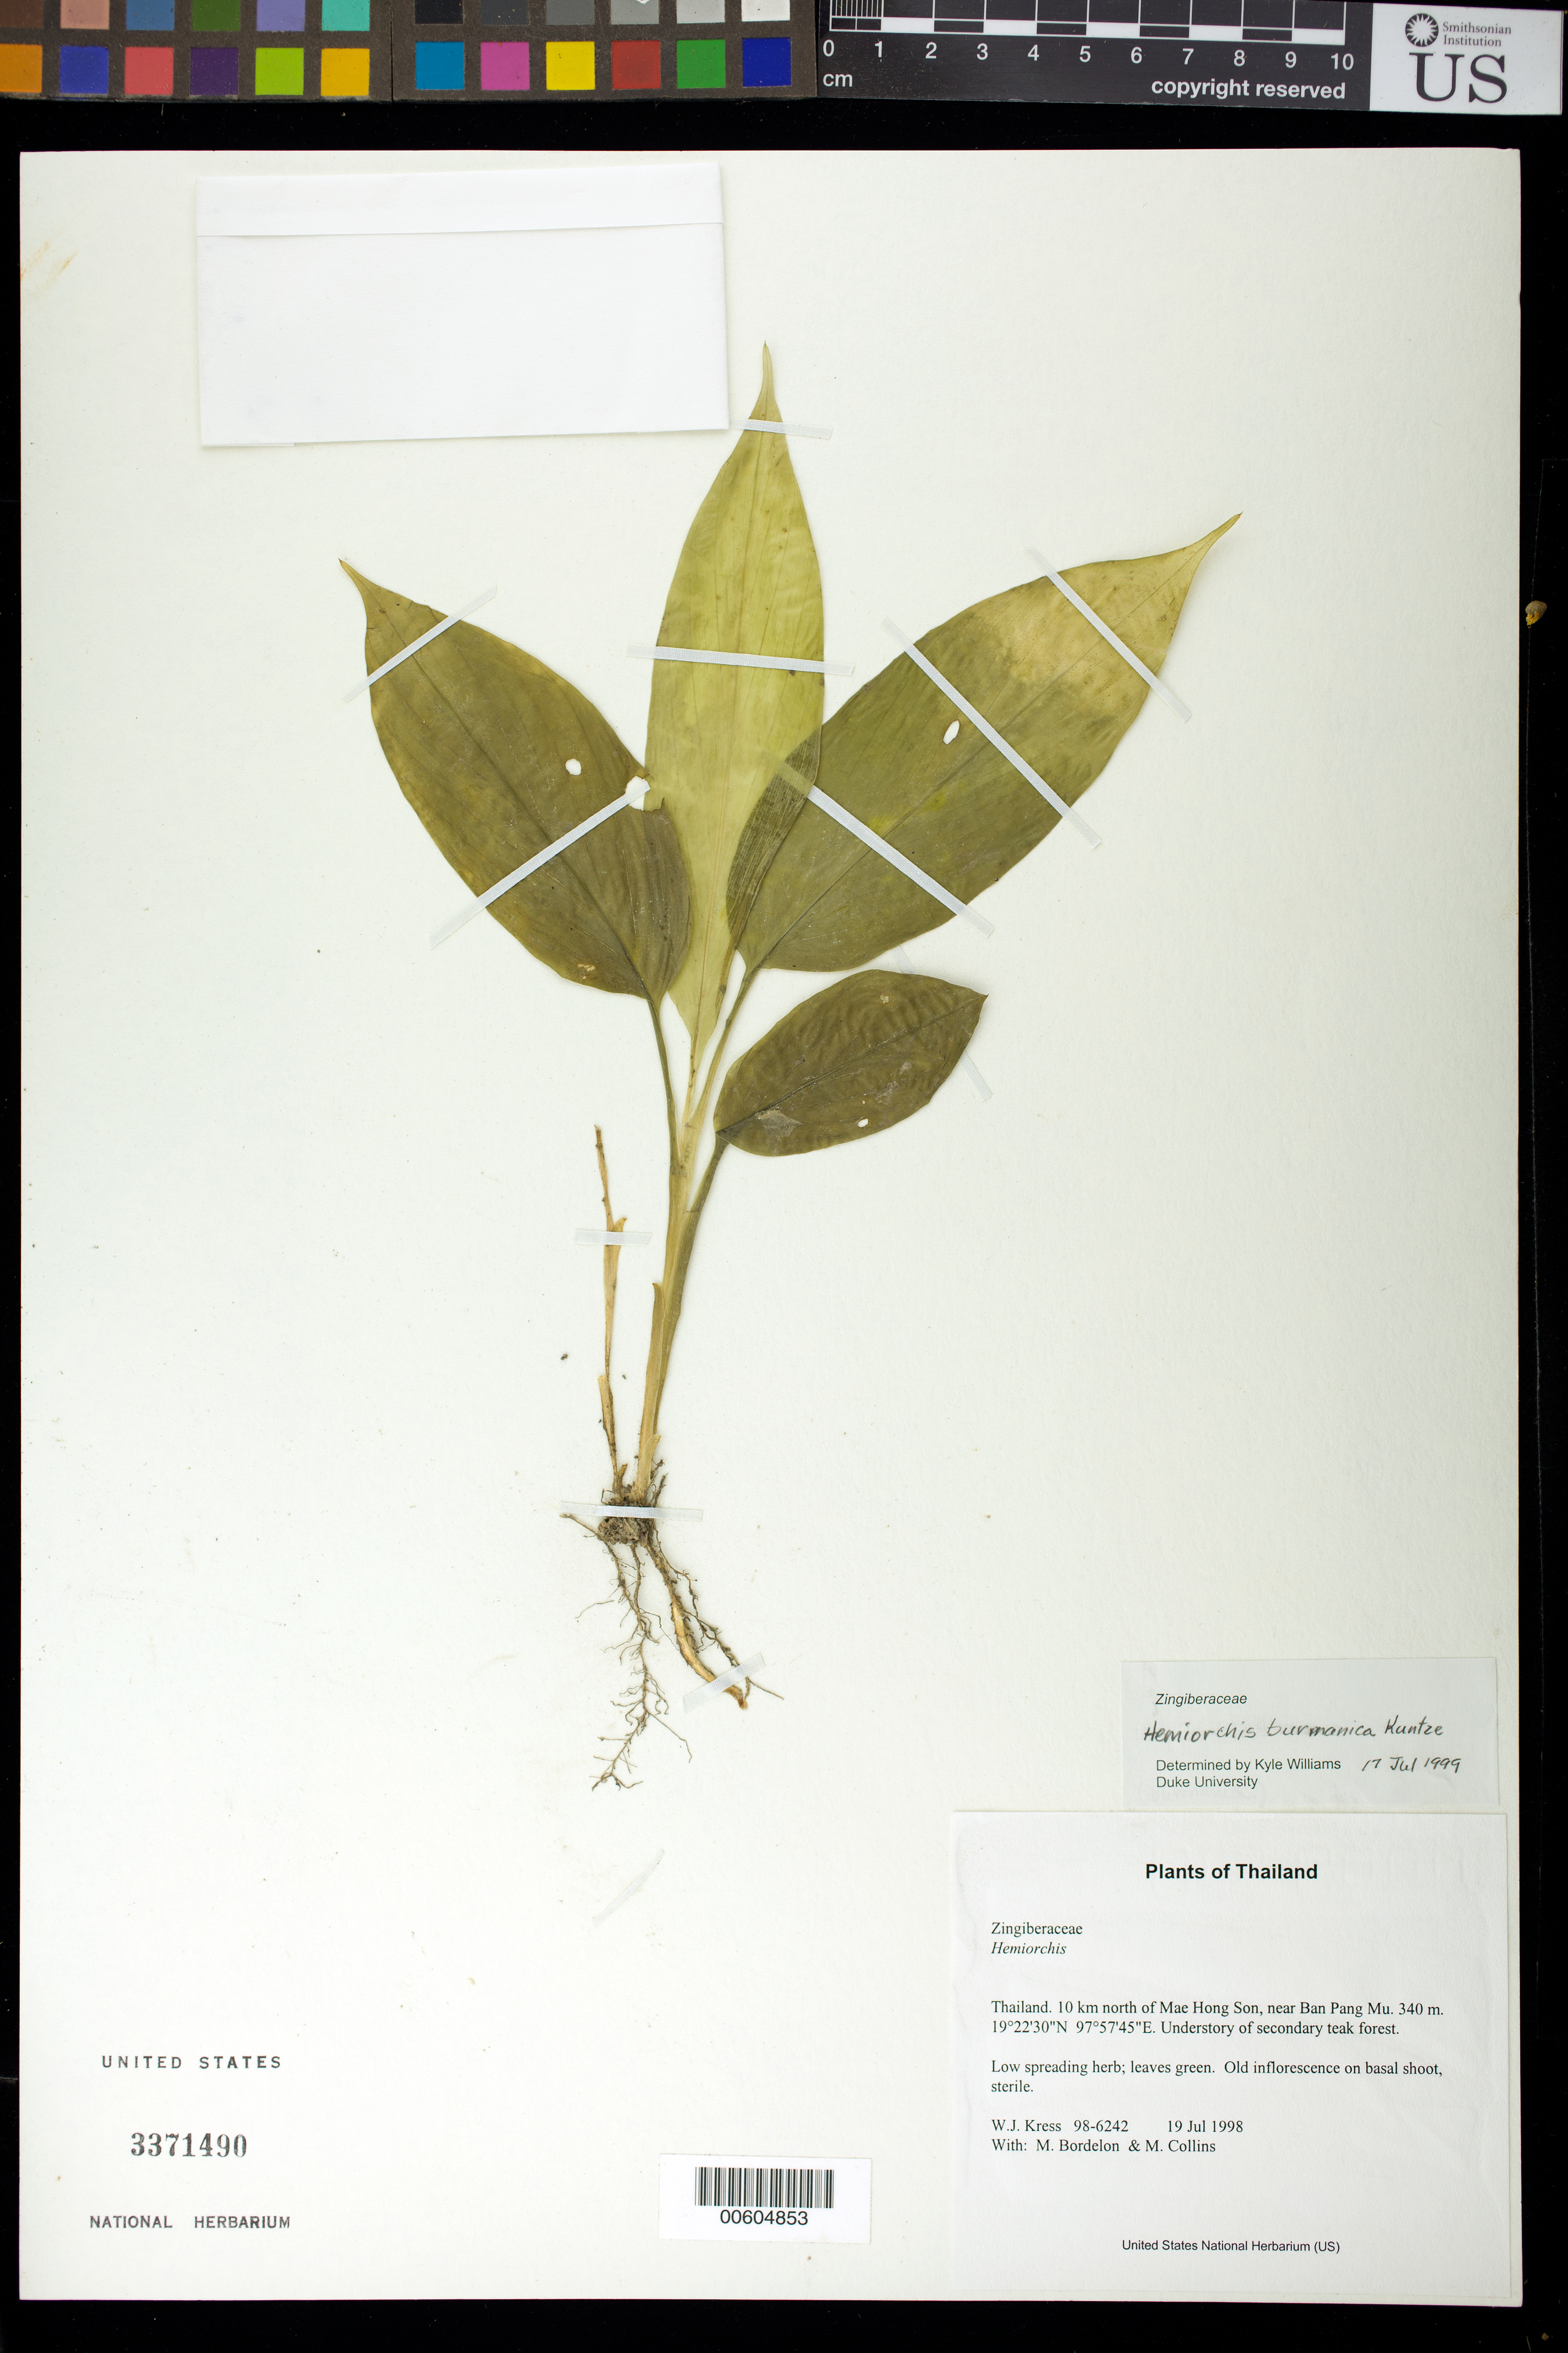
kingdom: Plantae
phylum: Tracheophyta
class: Liliopsida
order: Zingiberales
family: Zingiberaceae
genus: Hemiorchis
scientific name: Hemiorchis burmanica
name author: Kurz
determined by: Williams, K. J.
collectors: W. J. Kress, M. Bordelon & M. Collins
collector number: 98-6242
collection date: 1998-07-19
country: Thailand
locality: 10 km north of Mae Hong Son, near Ban Pang Mu.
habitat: Understory of secondary teak forest.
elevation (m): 340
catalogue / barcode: US 3371490